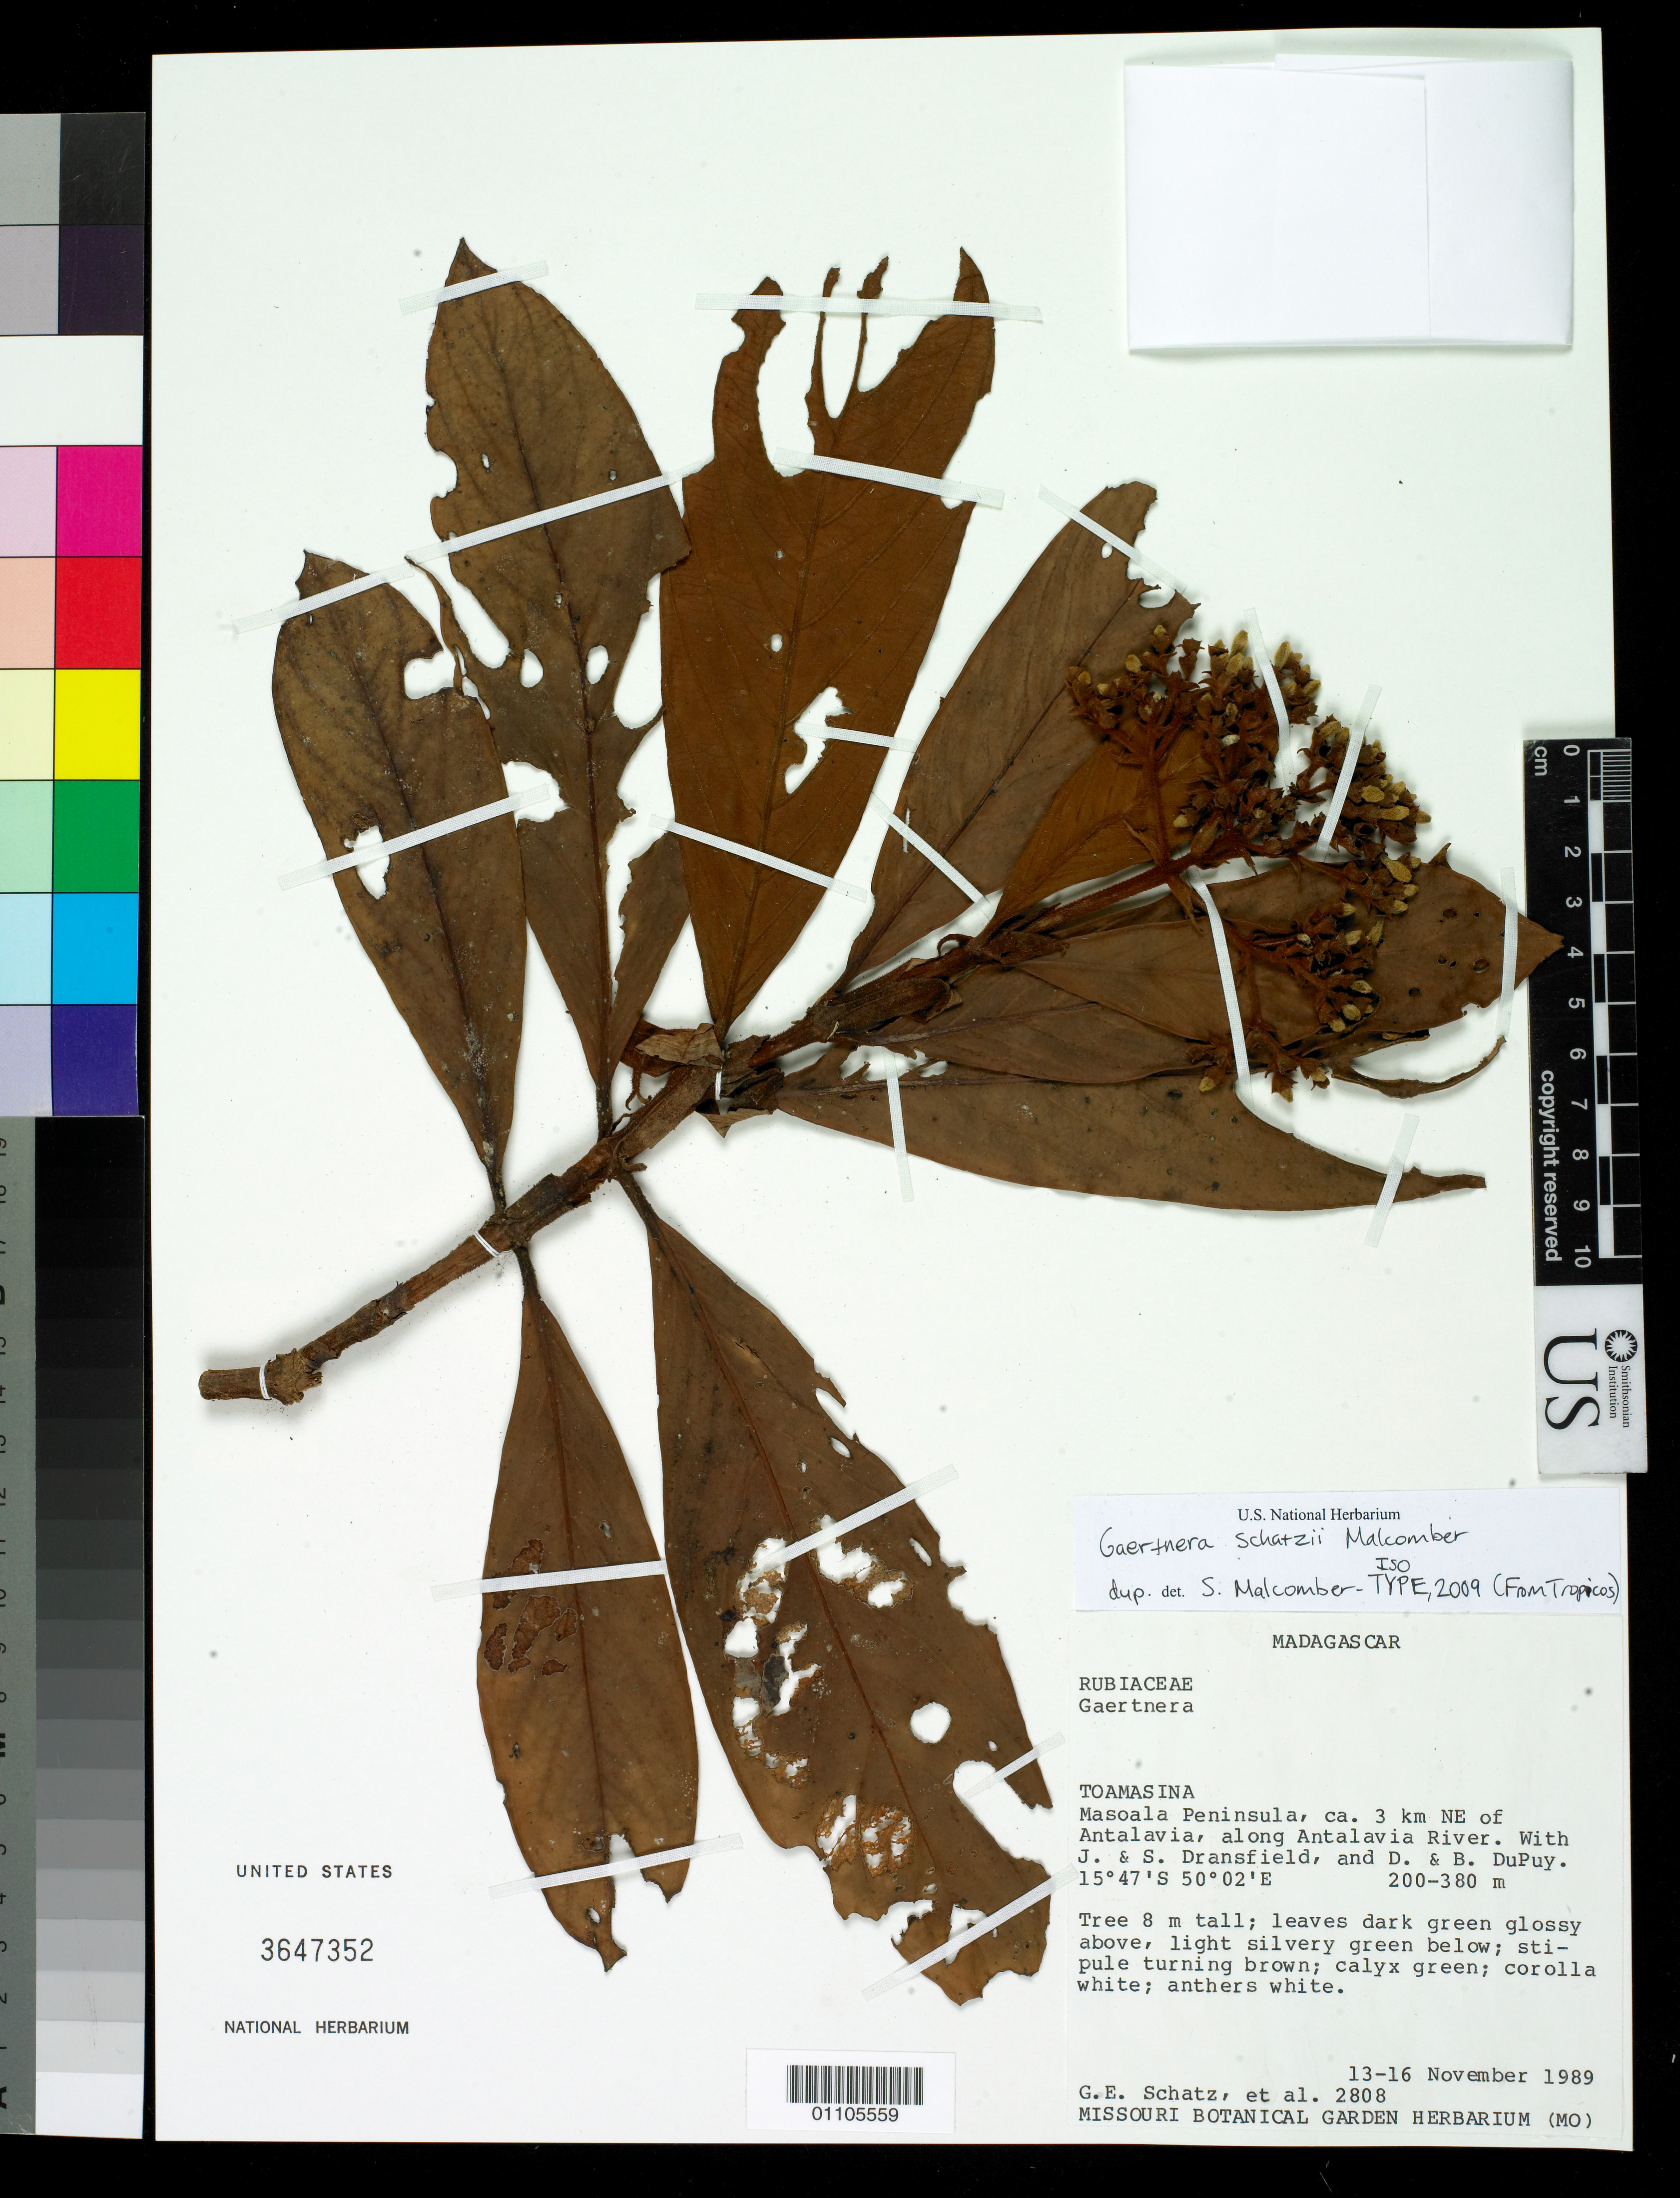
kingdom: Plantae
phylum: Tracheophyta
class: Magnoliopsida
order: Gentianales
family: Rubiaceae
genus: Gaertnera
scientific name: Gaertnera schatzii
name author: Malcomber in Malcomber & C.M. Taylor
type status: Isotype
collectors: G. Schatz et al.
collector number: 2808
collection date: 1989-11-13/1989-11-16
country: Madagascar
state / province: Analanjirofo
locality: Masoala Peninsula, ca. 3 km NE of Antalavia, along Antalavia River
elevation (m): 200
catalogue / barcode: US 3647352